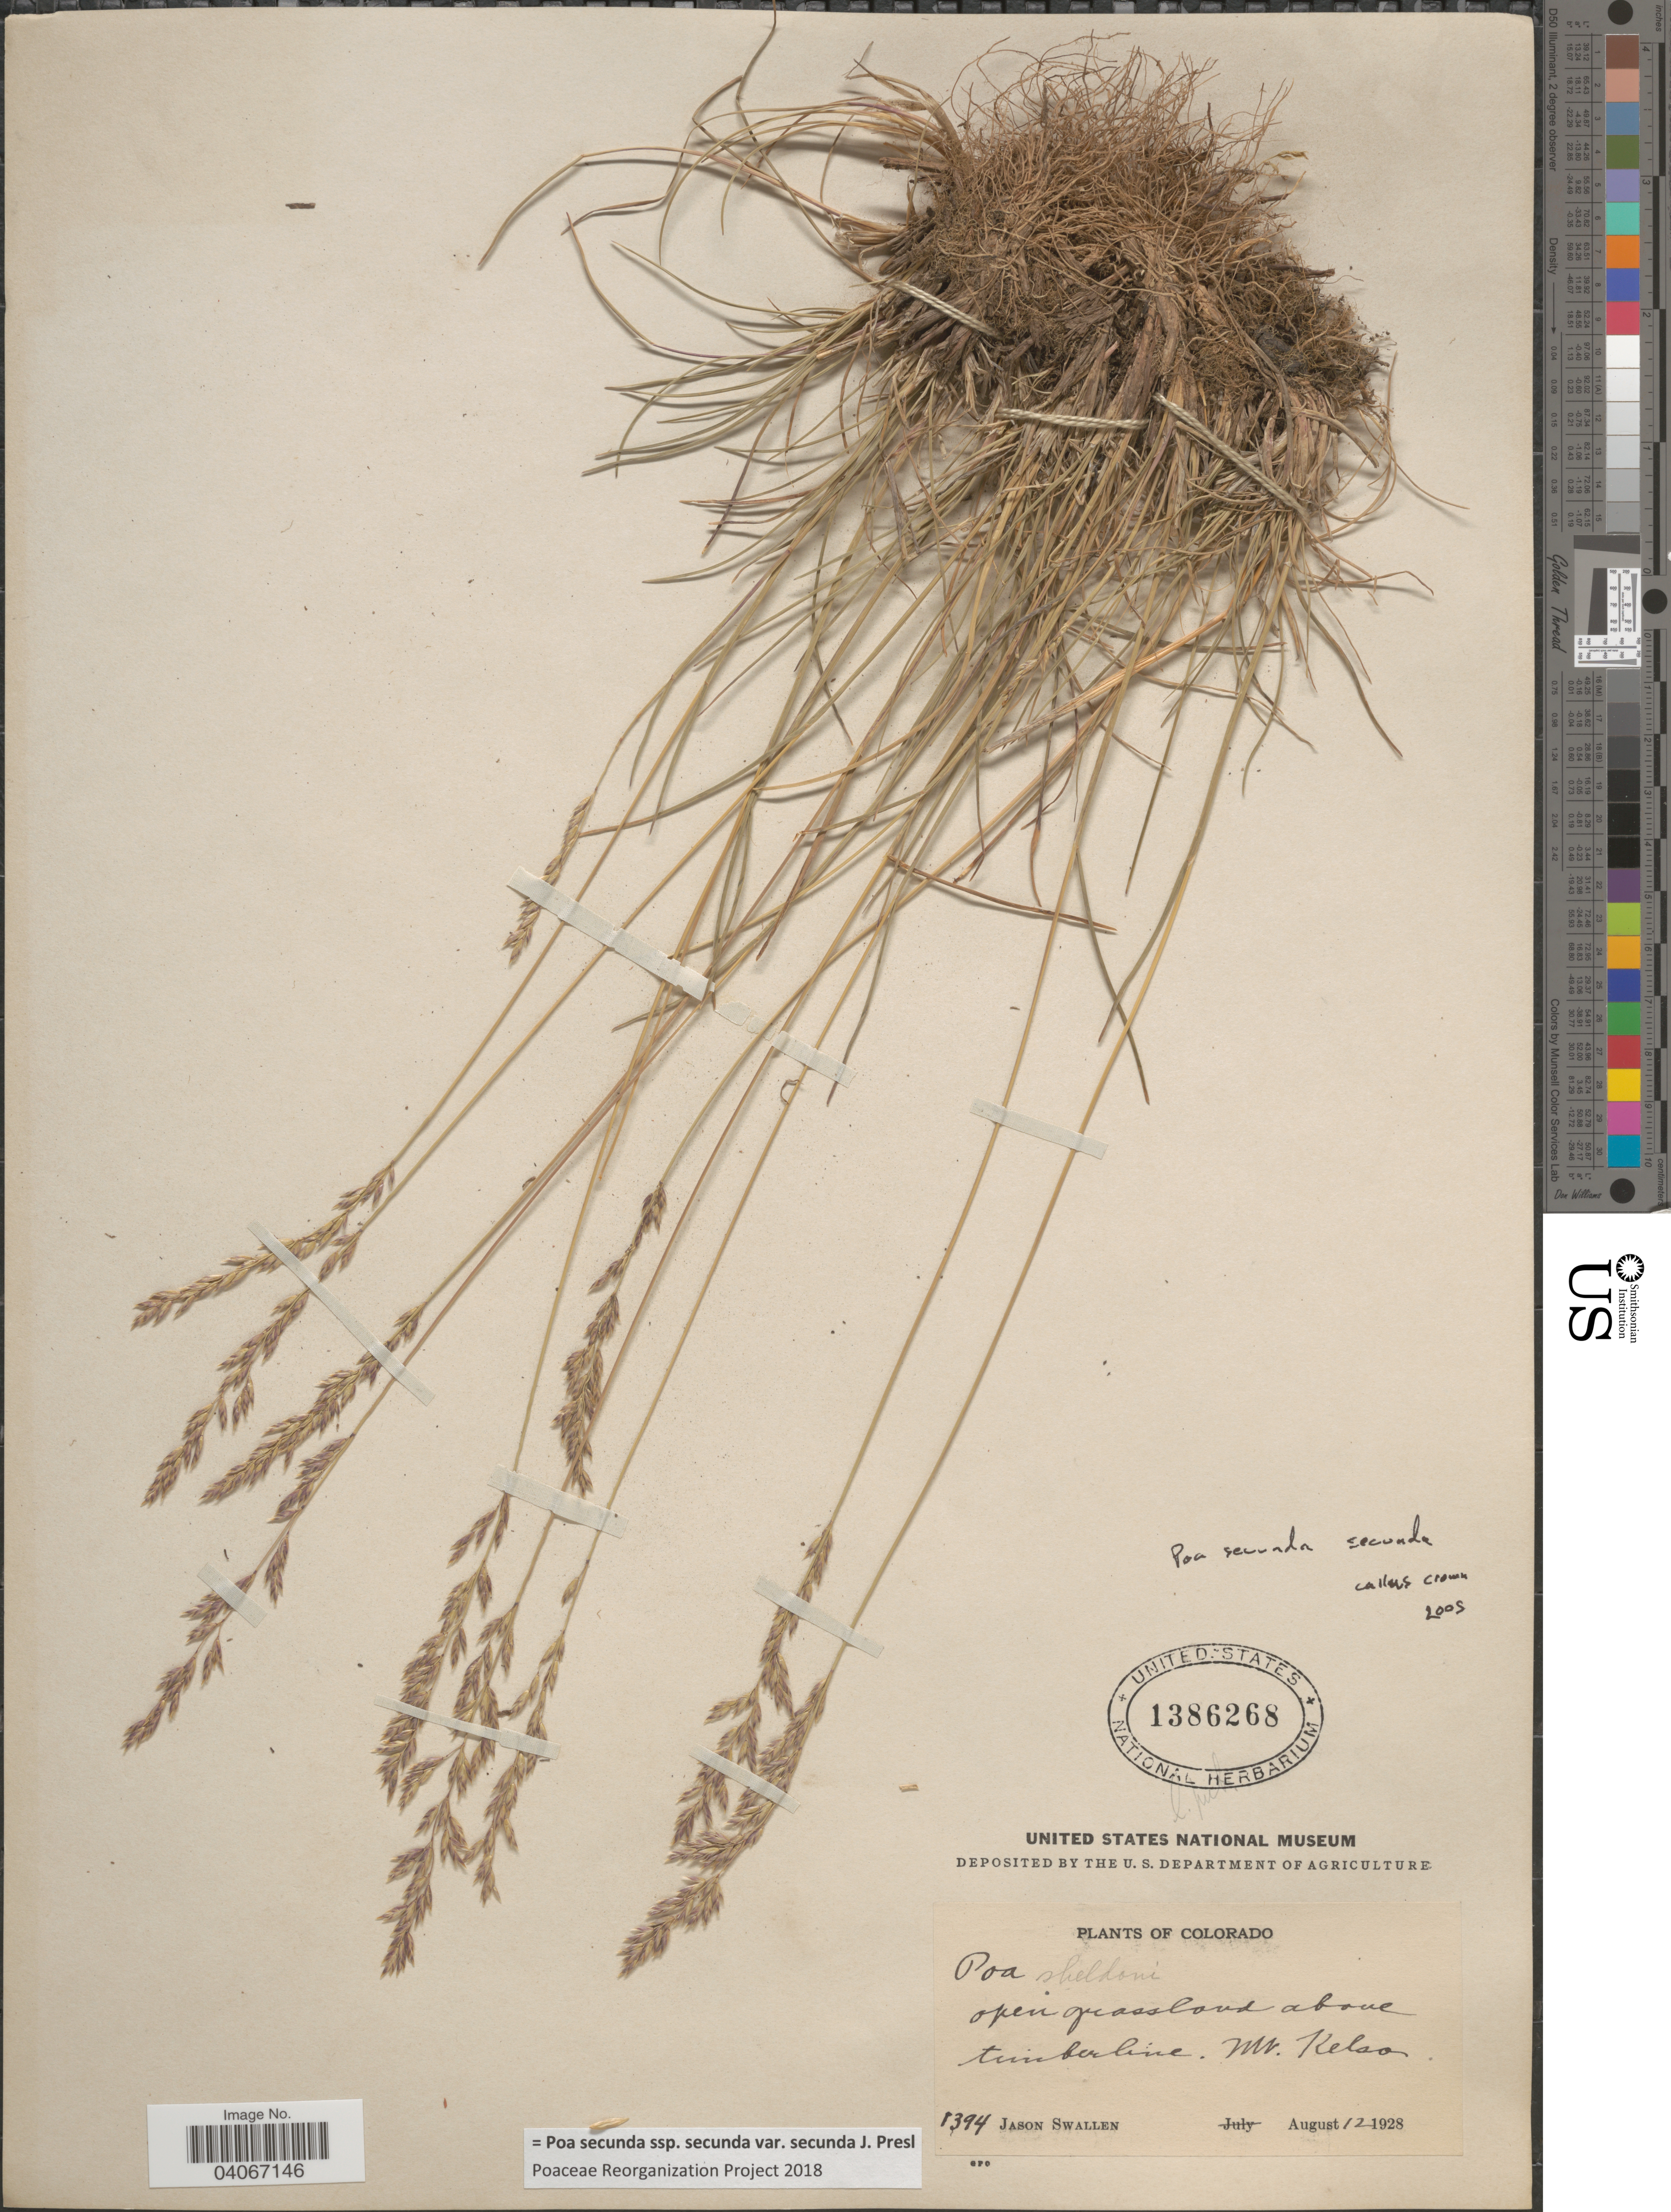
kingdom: Plantae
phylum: Tracheophyta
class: Liliopsida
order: Poales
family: Poaceae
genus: Poa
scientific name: Poa secunda subsp. secunda var. secunda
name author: J. Presl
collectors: J. R. Swallen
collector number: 1394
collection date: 1928-08-12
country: United States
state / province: Colorado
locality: Open grassland above timberlake. Mt. Kelso.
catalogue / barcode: US 1386268